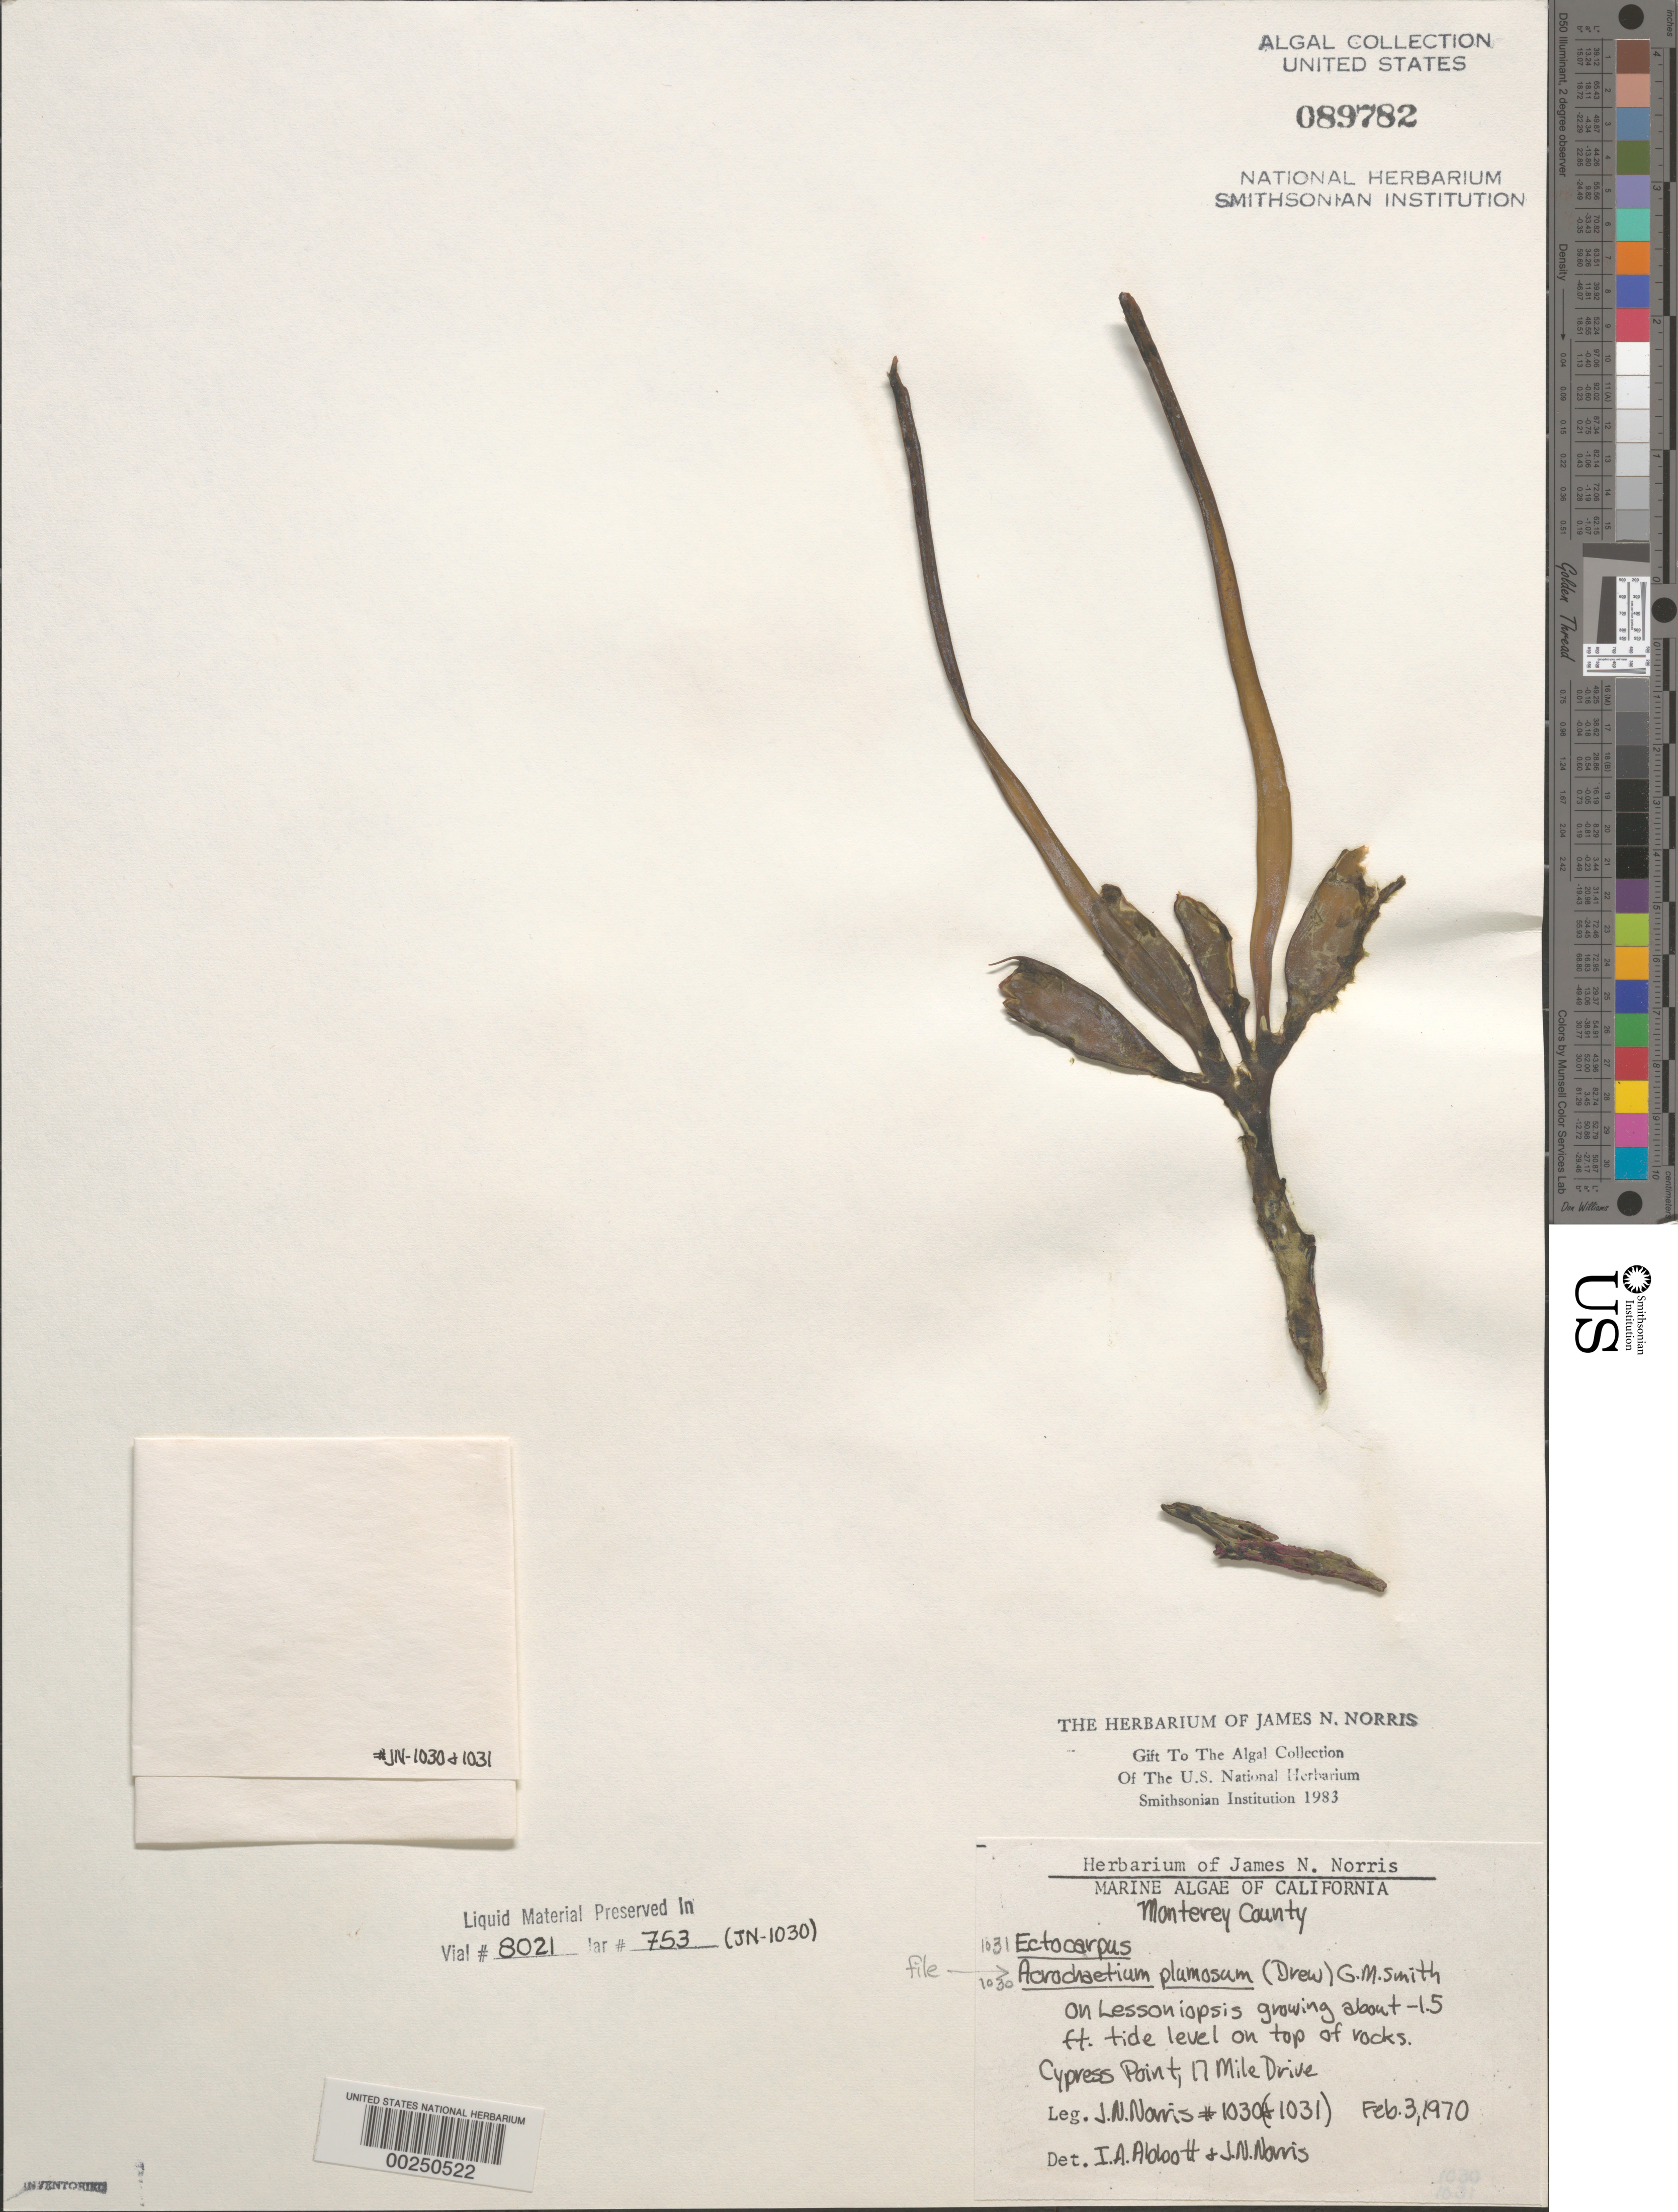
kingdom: Plantae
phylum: Rhodophyta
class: Florideophyceae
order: Acrochaetiales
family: Acrochaetiaceae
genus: Acrochaetium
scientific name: Acrochaetium plumosum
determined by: Abbott, I. A.; Norris, J. N.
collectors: J. N. Norris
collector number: JN-1030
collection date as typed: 03 Feb 1970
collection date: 1970-02-03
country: United States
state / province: California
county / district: Monterey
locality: Cypress Point, 17 Mile Drive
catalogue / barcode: US 89782